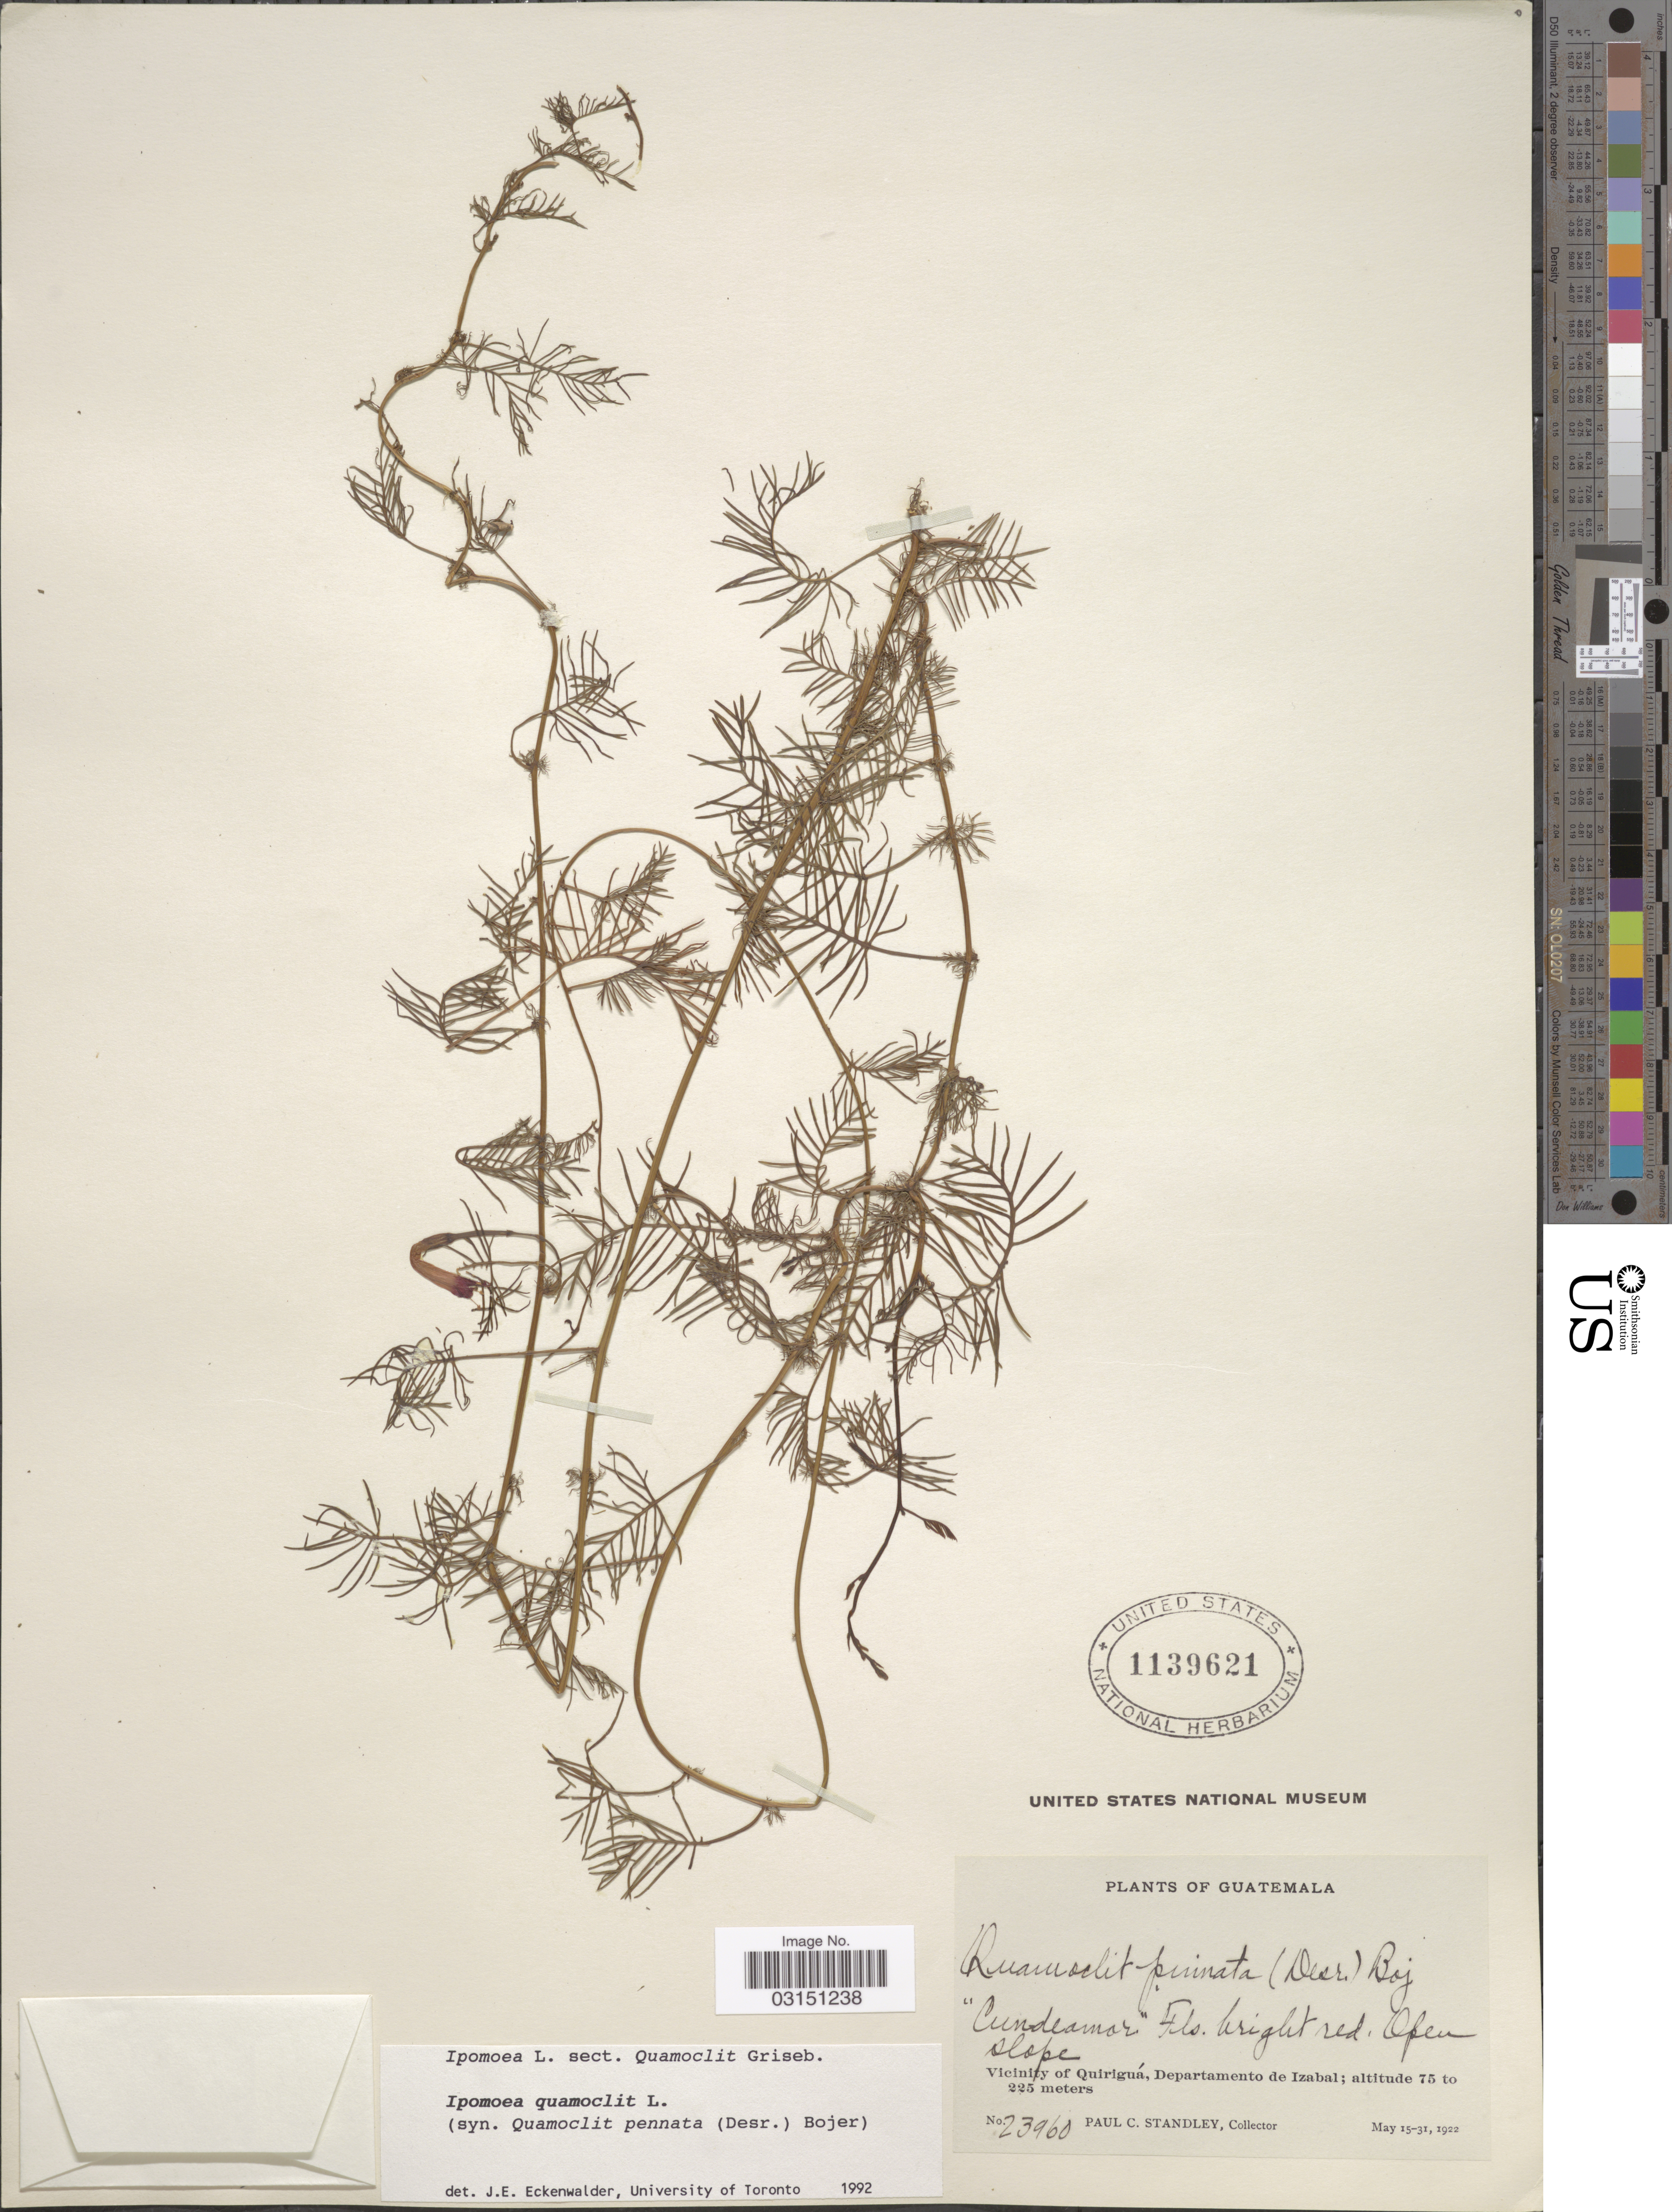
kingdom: Plantae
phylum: Tracheophyta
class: Magnoliopsida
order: Solanales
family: Convolvulaceae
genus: Ipomoea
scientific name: Ipomoea quamoclit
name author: L.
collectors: P. C. Standley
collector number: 23960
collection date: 1922-05-15/1922-05-31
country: Guatemala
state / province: Izabal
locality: Vicinity of Quiriguá, Departamento de Izabal.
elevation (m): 75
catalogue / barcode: US 1139621